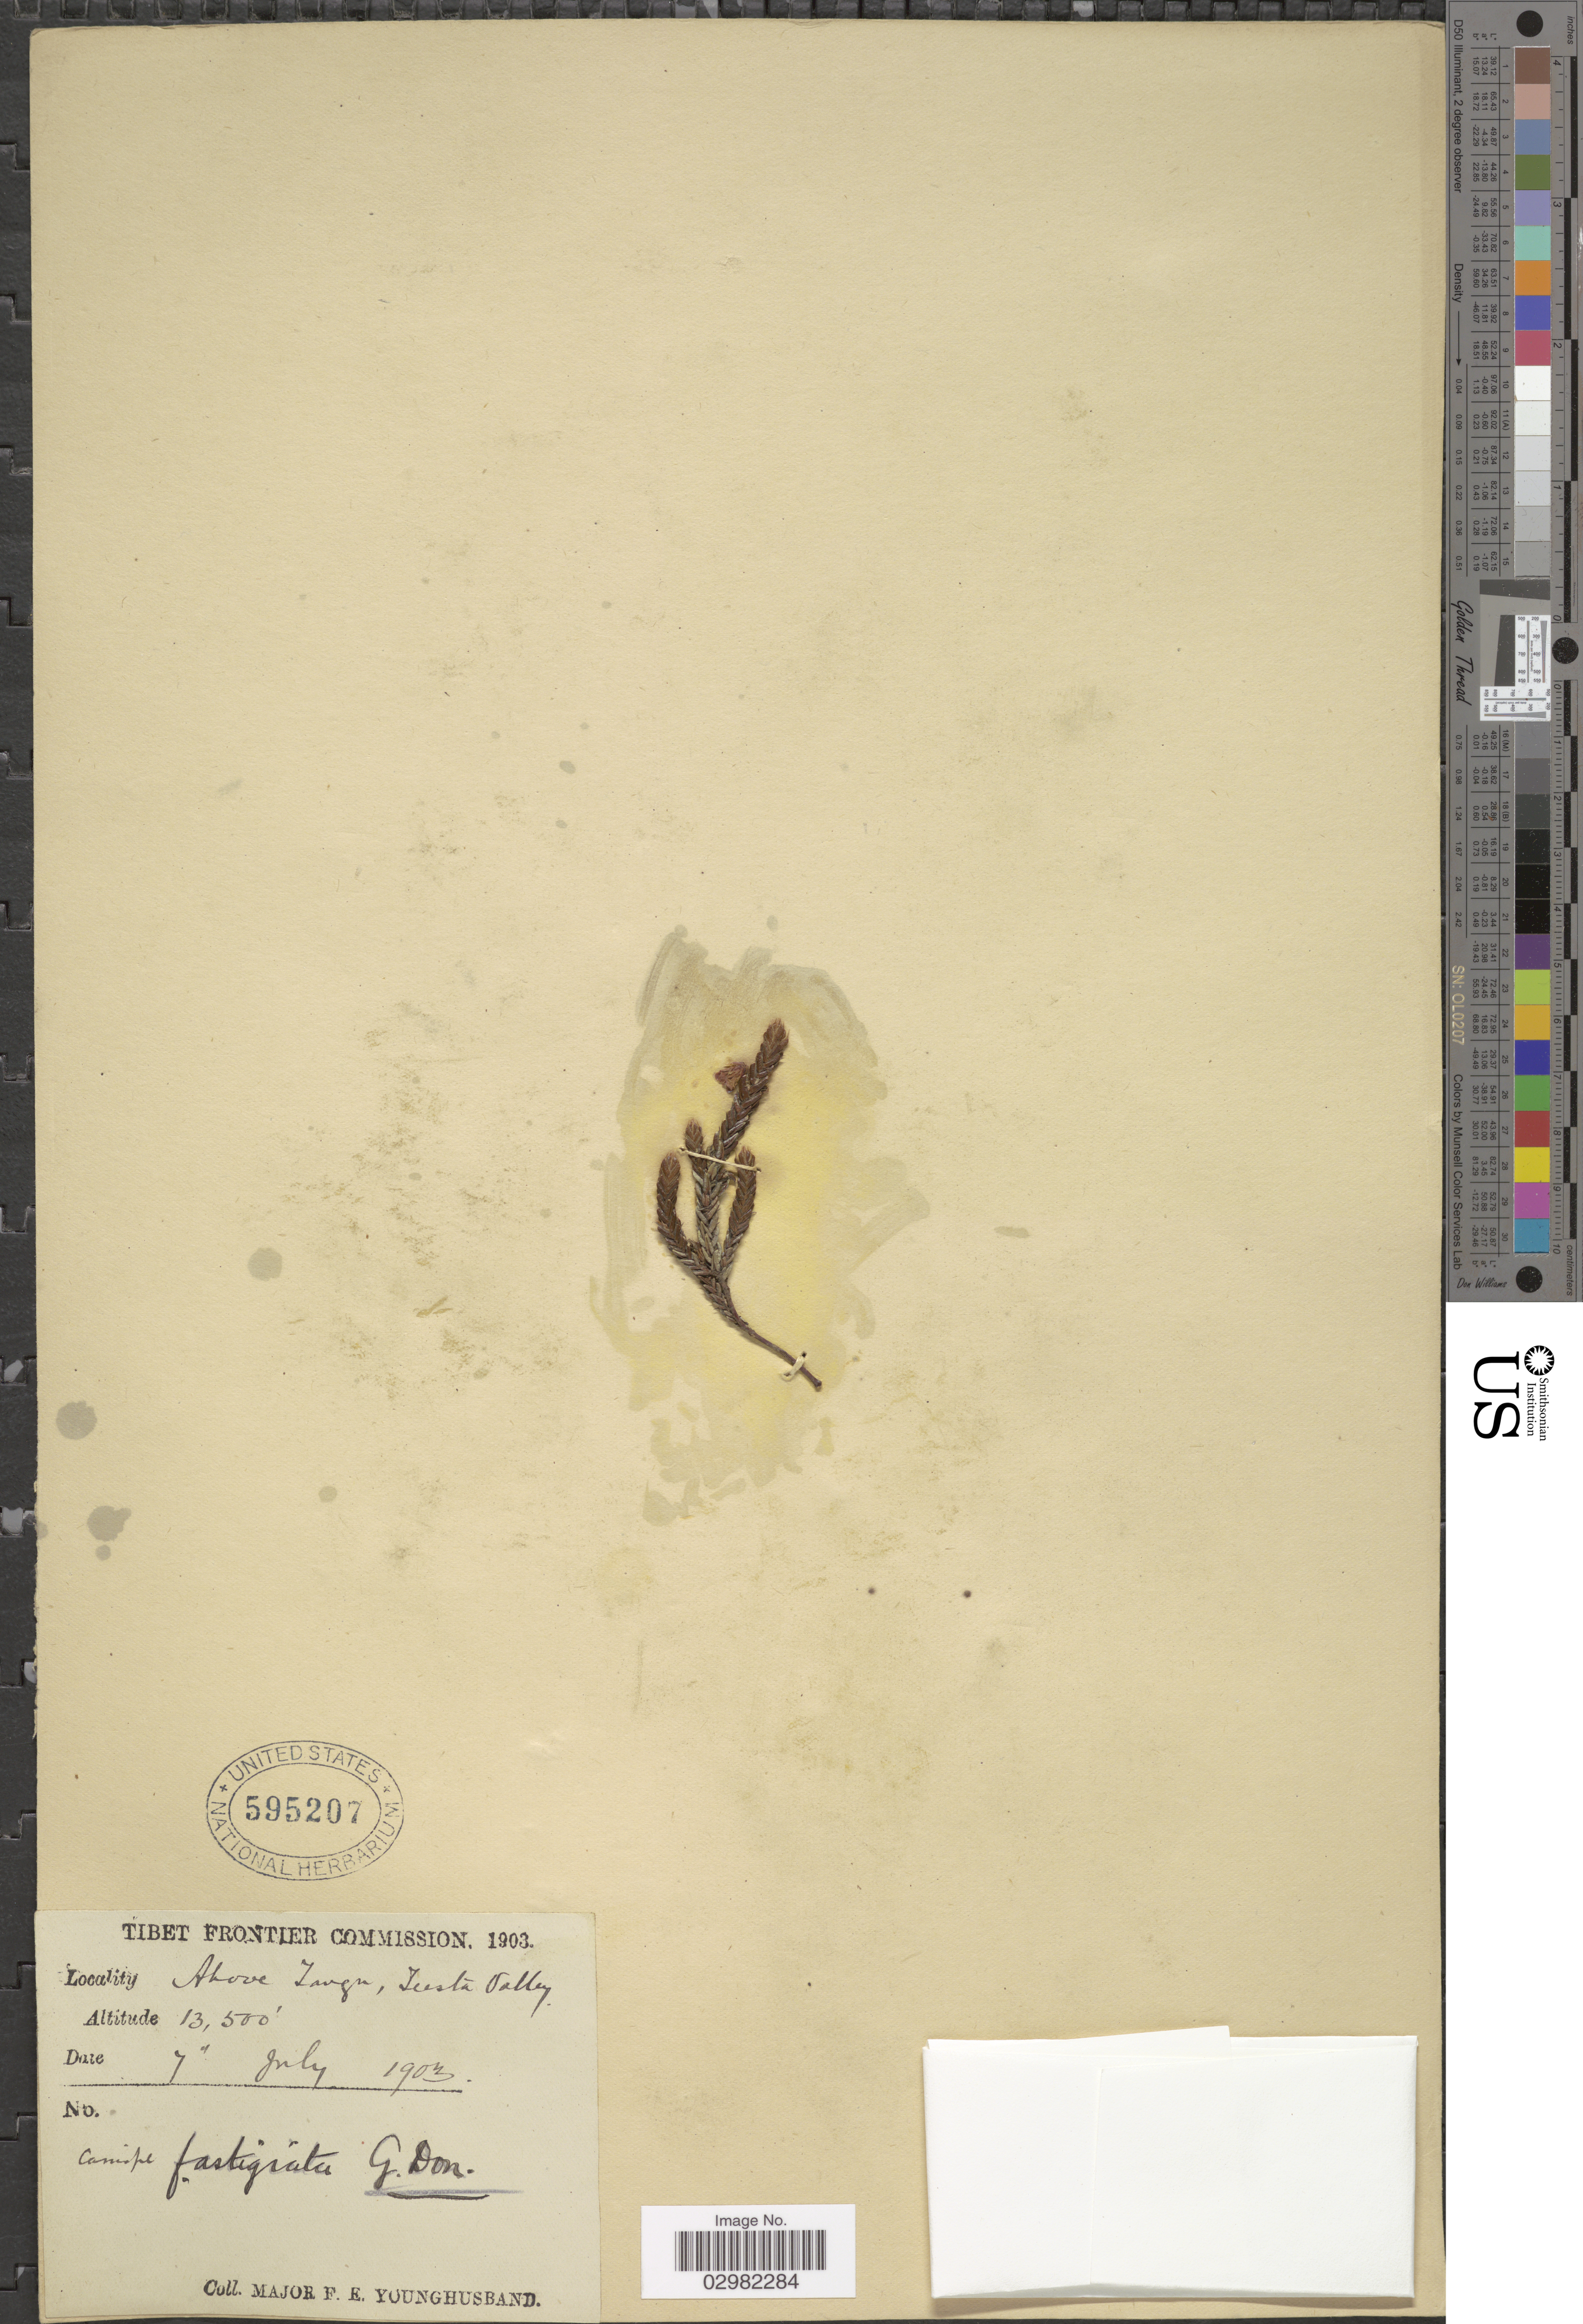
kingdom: Plantae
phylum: Tracheophyta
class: Magnoliopsida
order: Ericales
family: Ericaceae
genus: Cassiope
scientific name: Cassiope fastigiata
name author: (Wall) D. Don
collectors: F. Younghusband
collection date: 1903-07-07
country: China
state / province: Xizang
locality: Above Tangu, Teesta Valley.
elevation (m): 4115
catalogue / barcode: US 595207